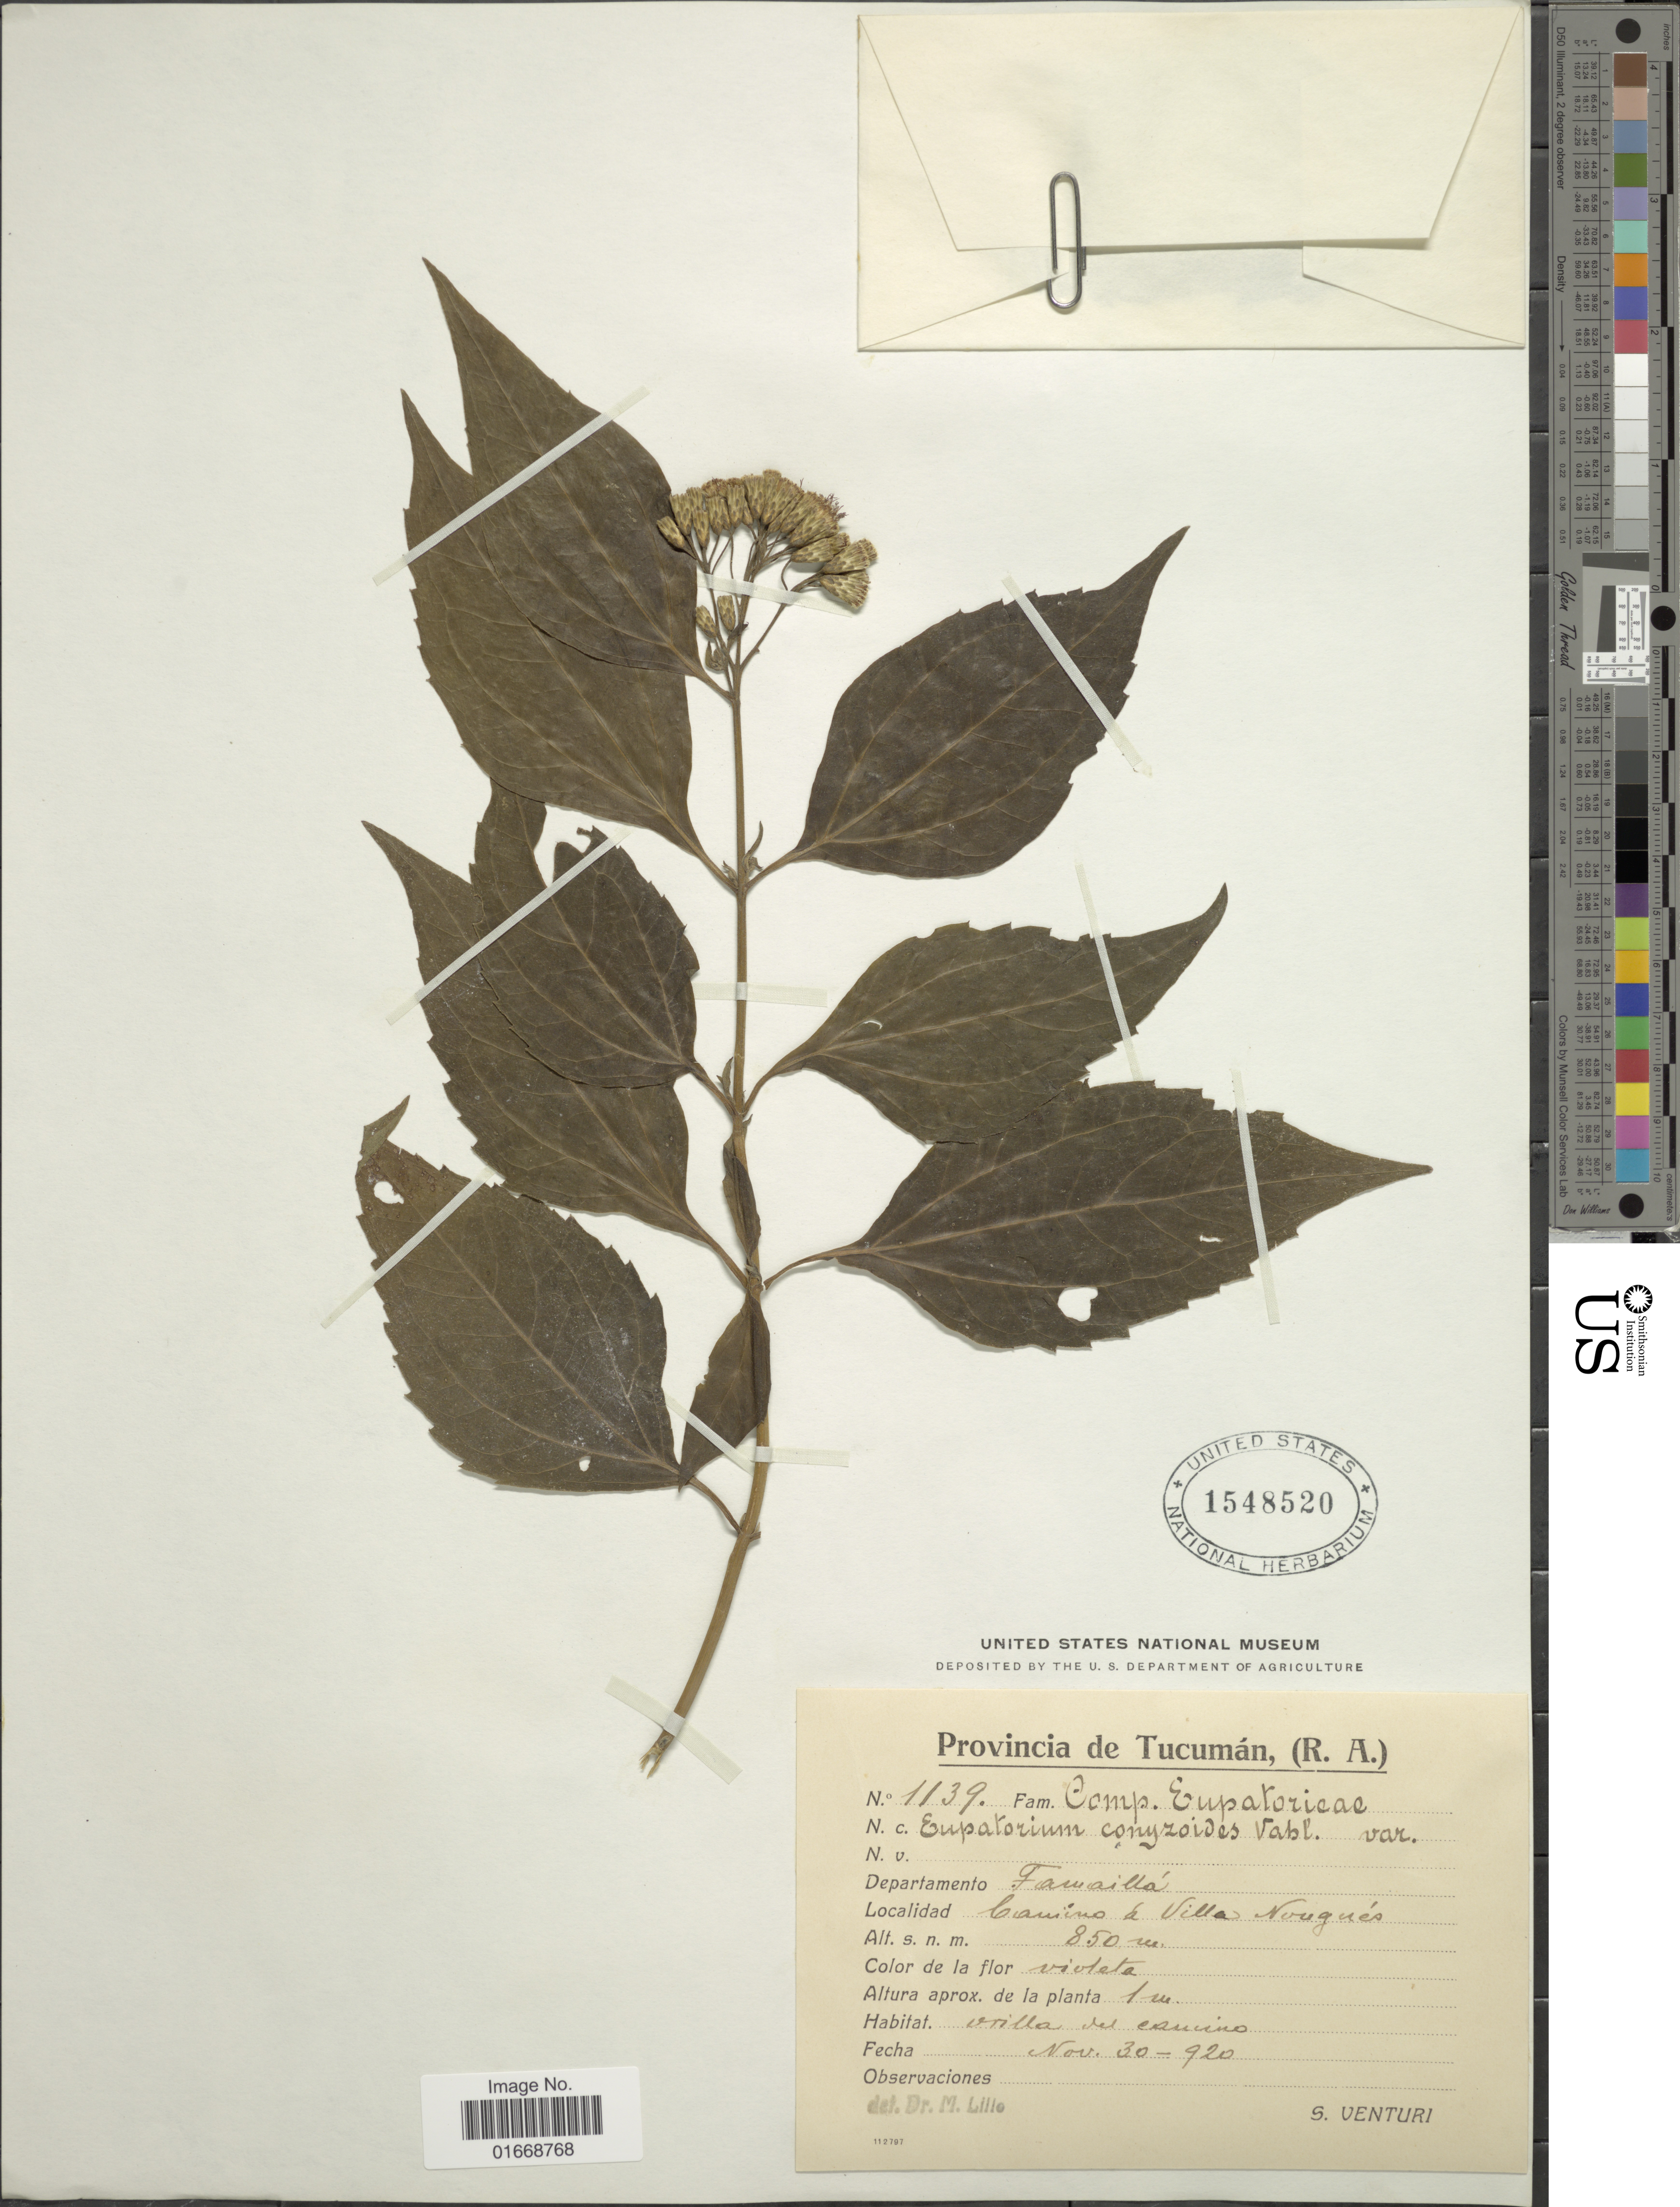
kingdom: Plantae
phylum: Tracheophyta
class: Magnoliopsida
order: Asterales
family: Asteraceae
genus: Chromolaena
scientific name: Chromolaena jujuiensis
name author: (Hieron.) R.M. King & H. Rob.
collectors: S. Venturi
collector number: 1139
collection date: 1920-11-30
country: Argentina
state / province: Tucuman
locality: Provincia de Tucuman, (R. A.), Departamento Famailla, Camino de Villa Nougues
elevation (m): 850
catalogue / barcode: US 1548520